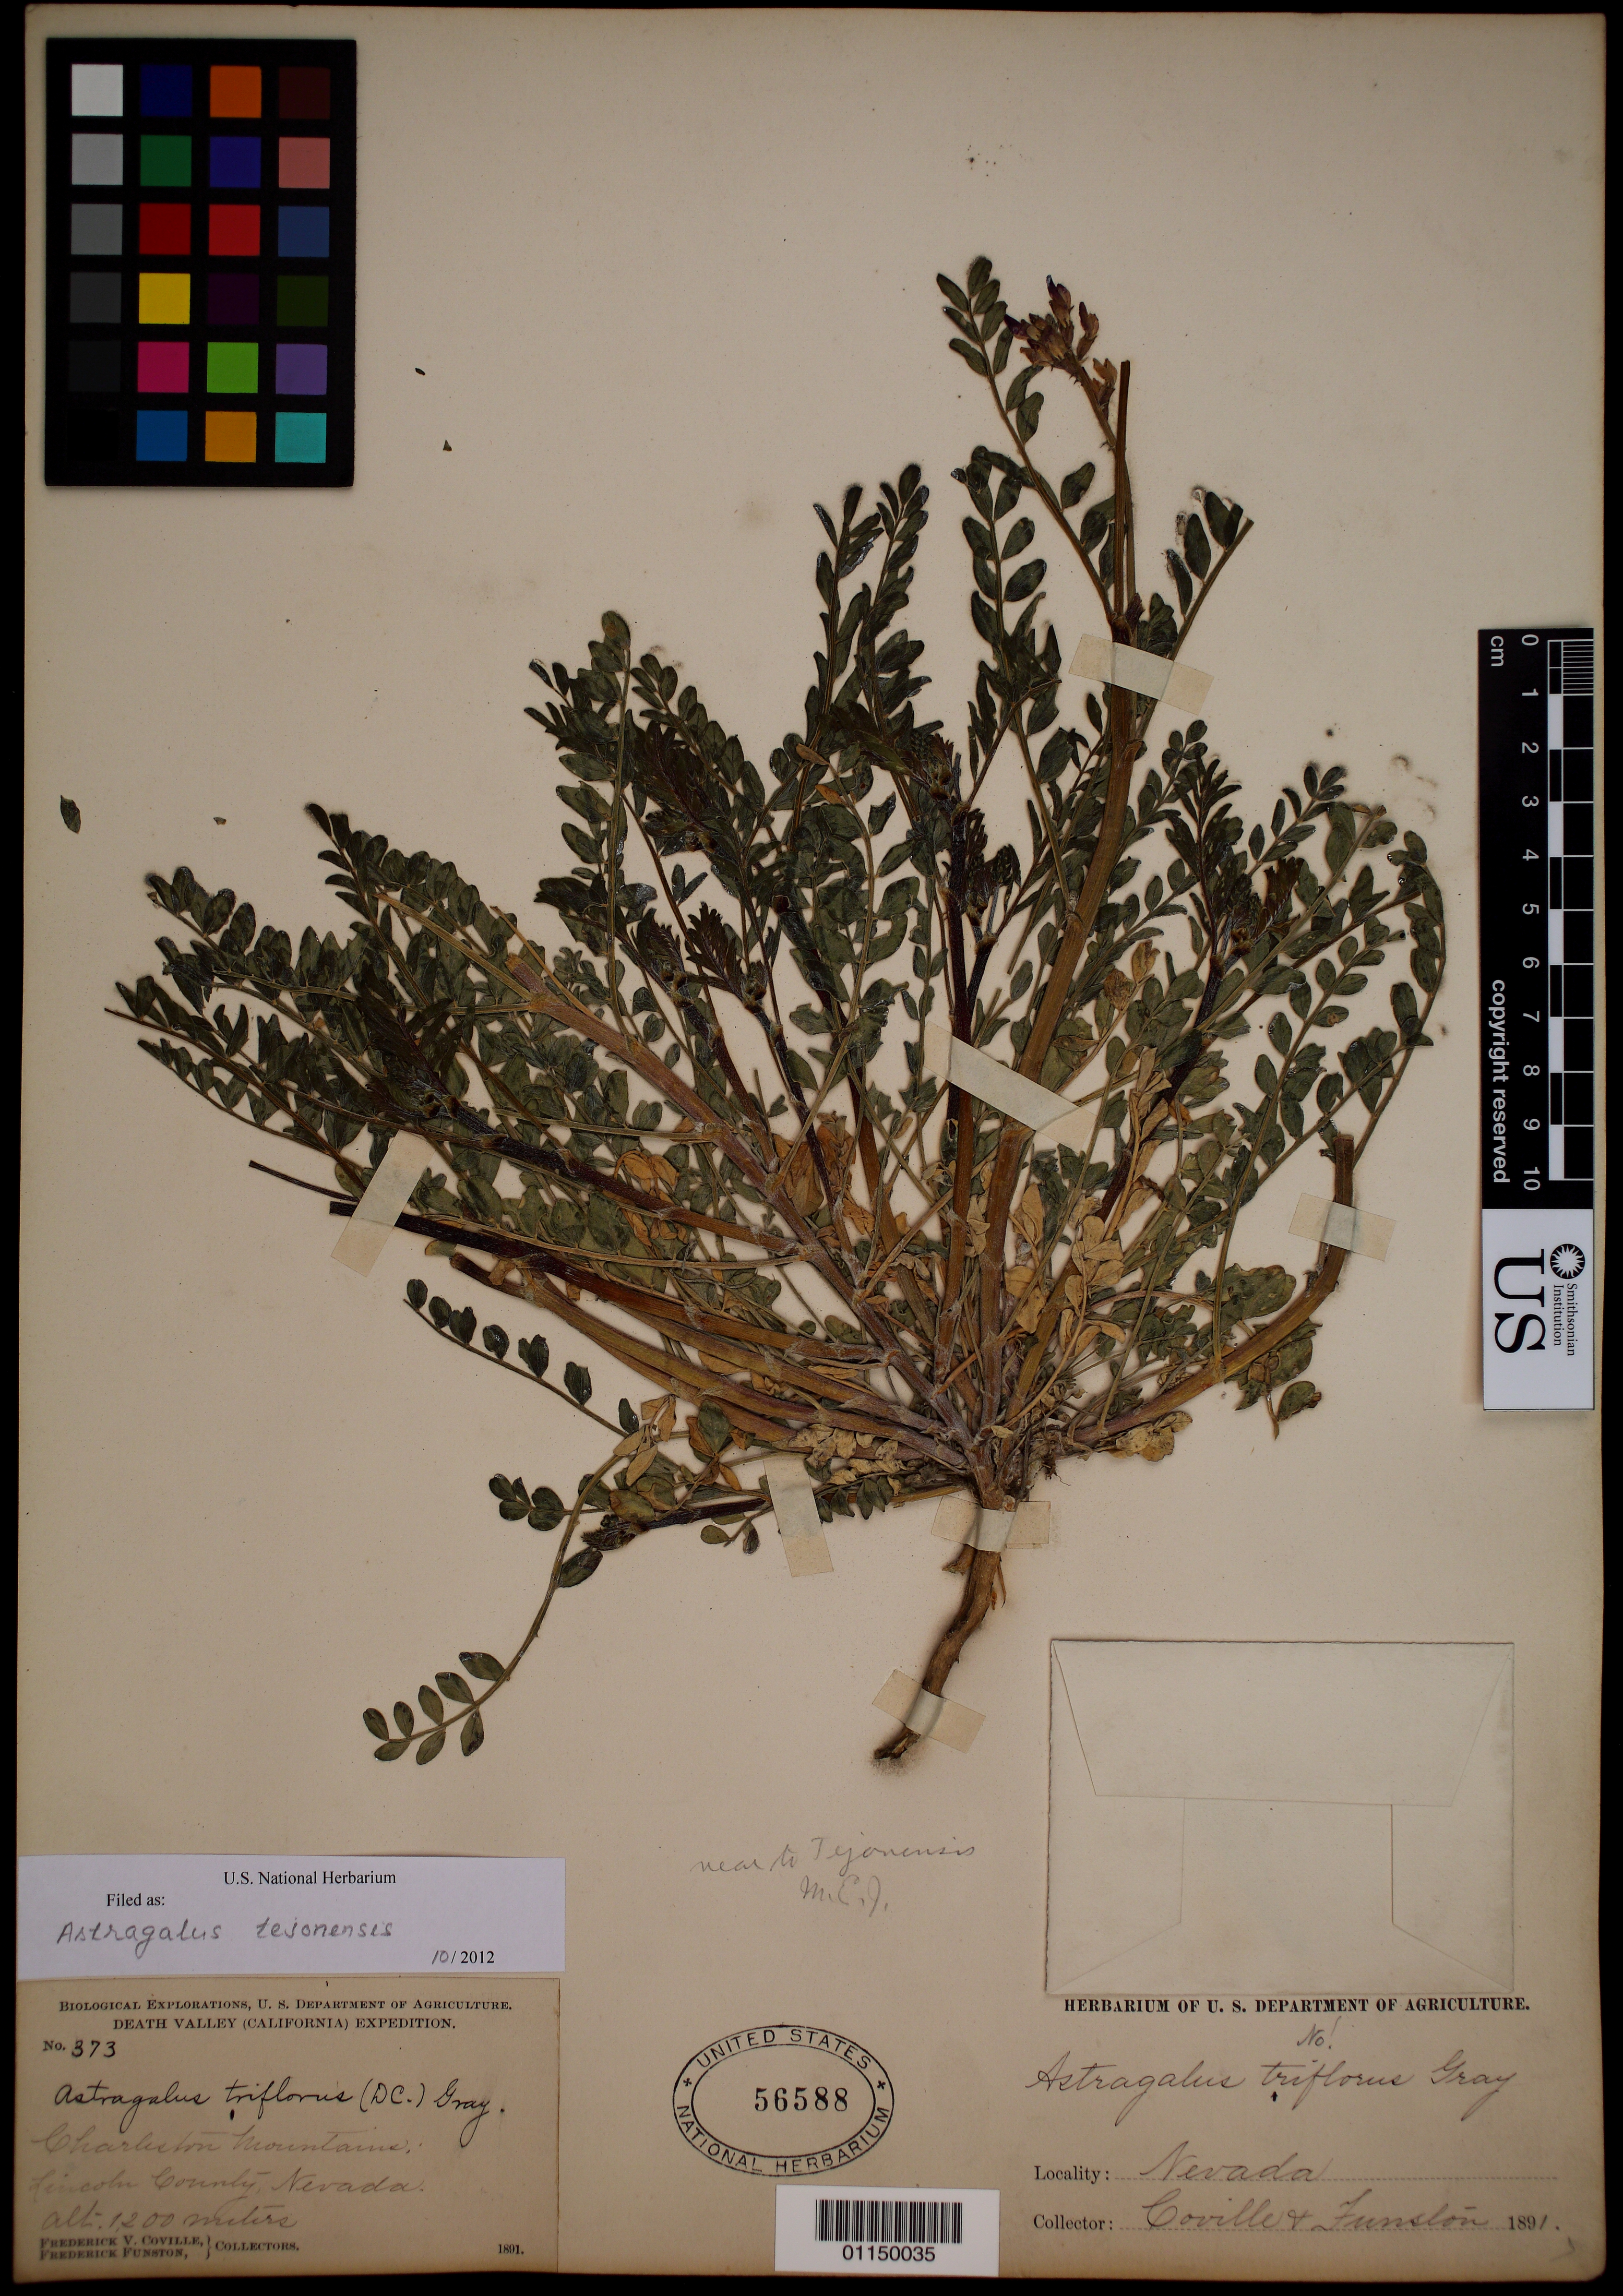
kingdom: Plantae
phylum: Tracheophyta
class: Magnoliopsida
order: Fabales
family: Fabaceae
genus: Astragalus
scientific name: Astragalus douglasii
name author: (Torr. & A. Gray) A. Gray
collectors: F. V. Coville & F. Funston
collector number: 373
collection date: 1891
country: United States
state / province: Nevada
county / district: Lincoln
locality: Charleston Mountains.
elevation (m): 1200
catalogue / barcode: US 56588